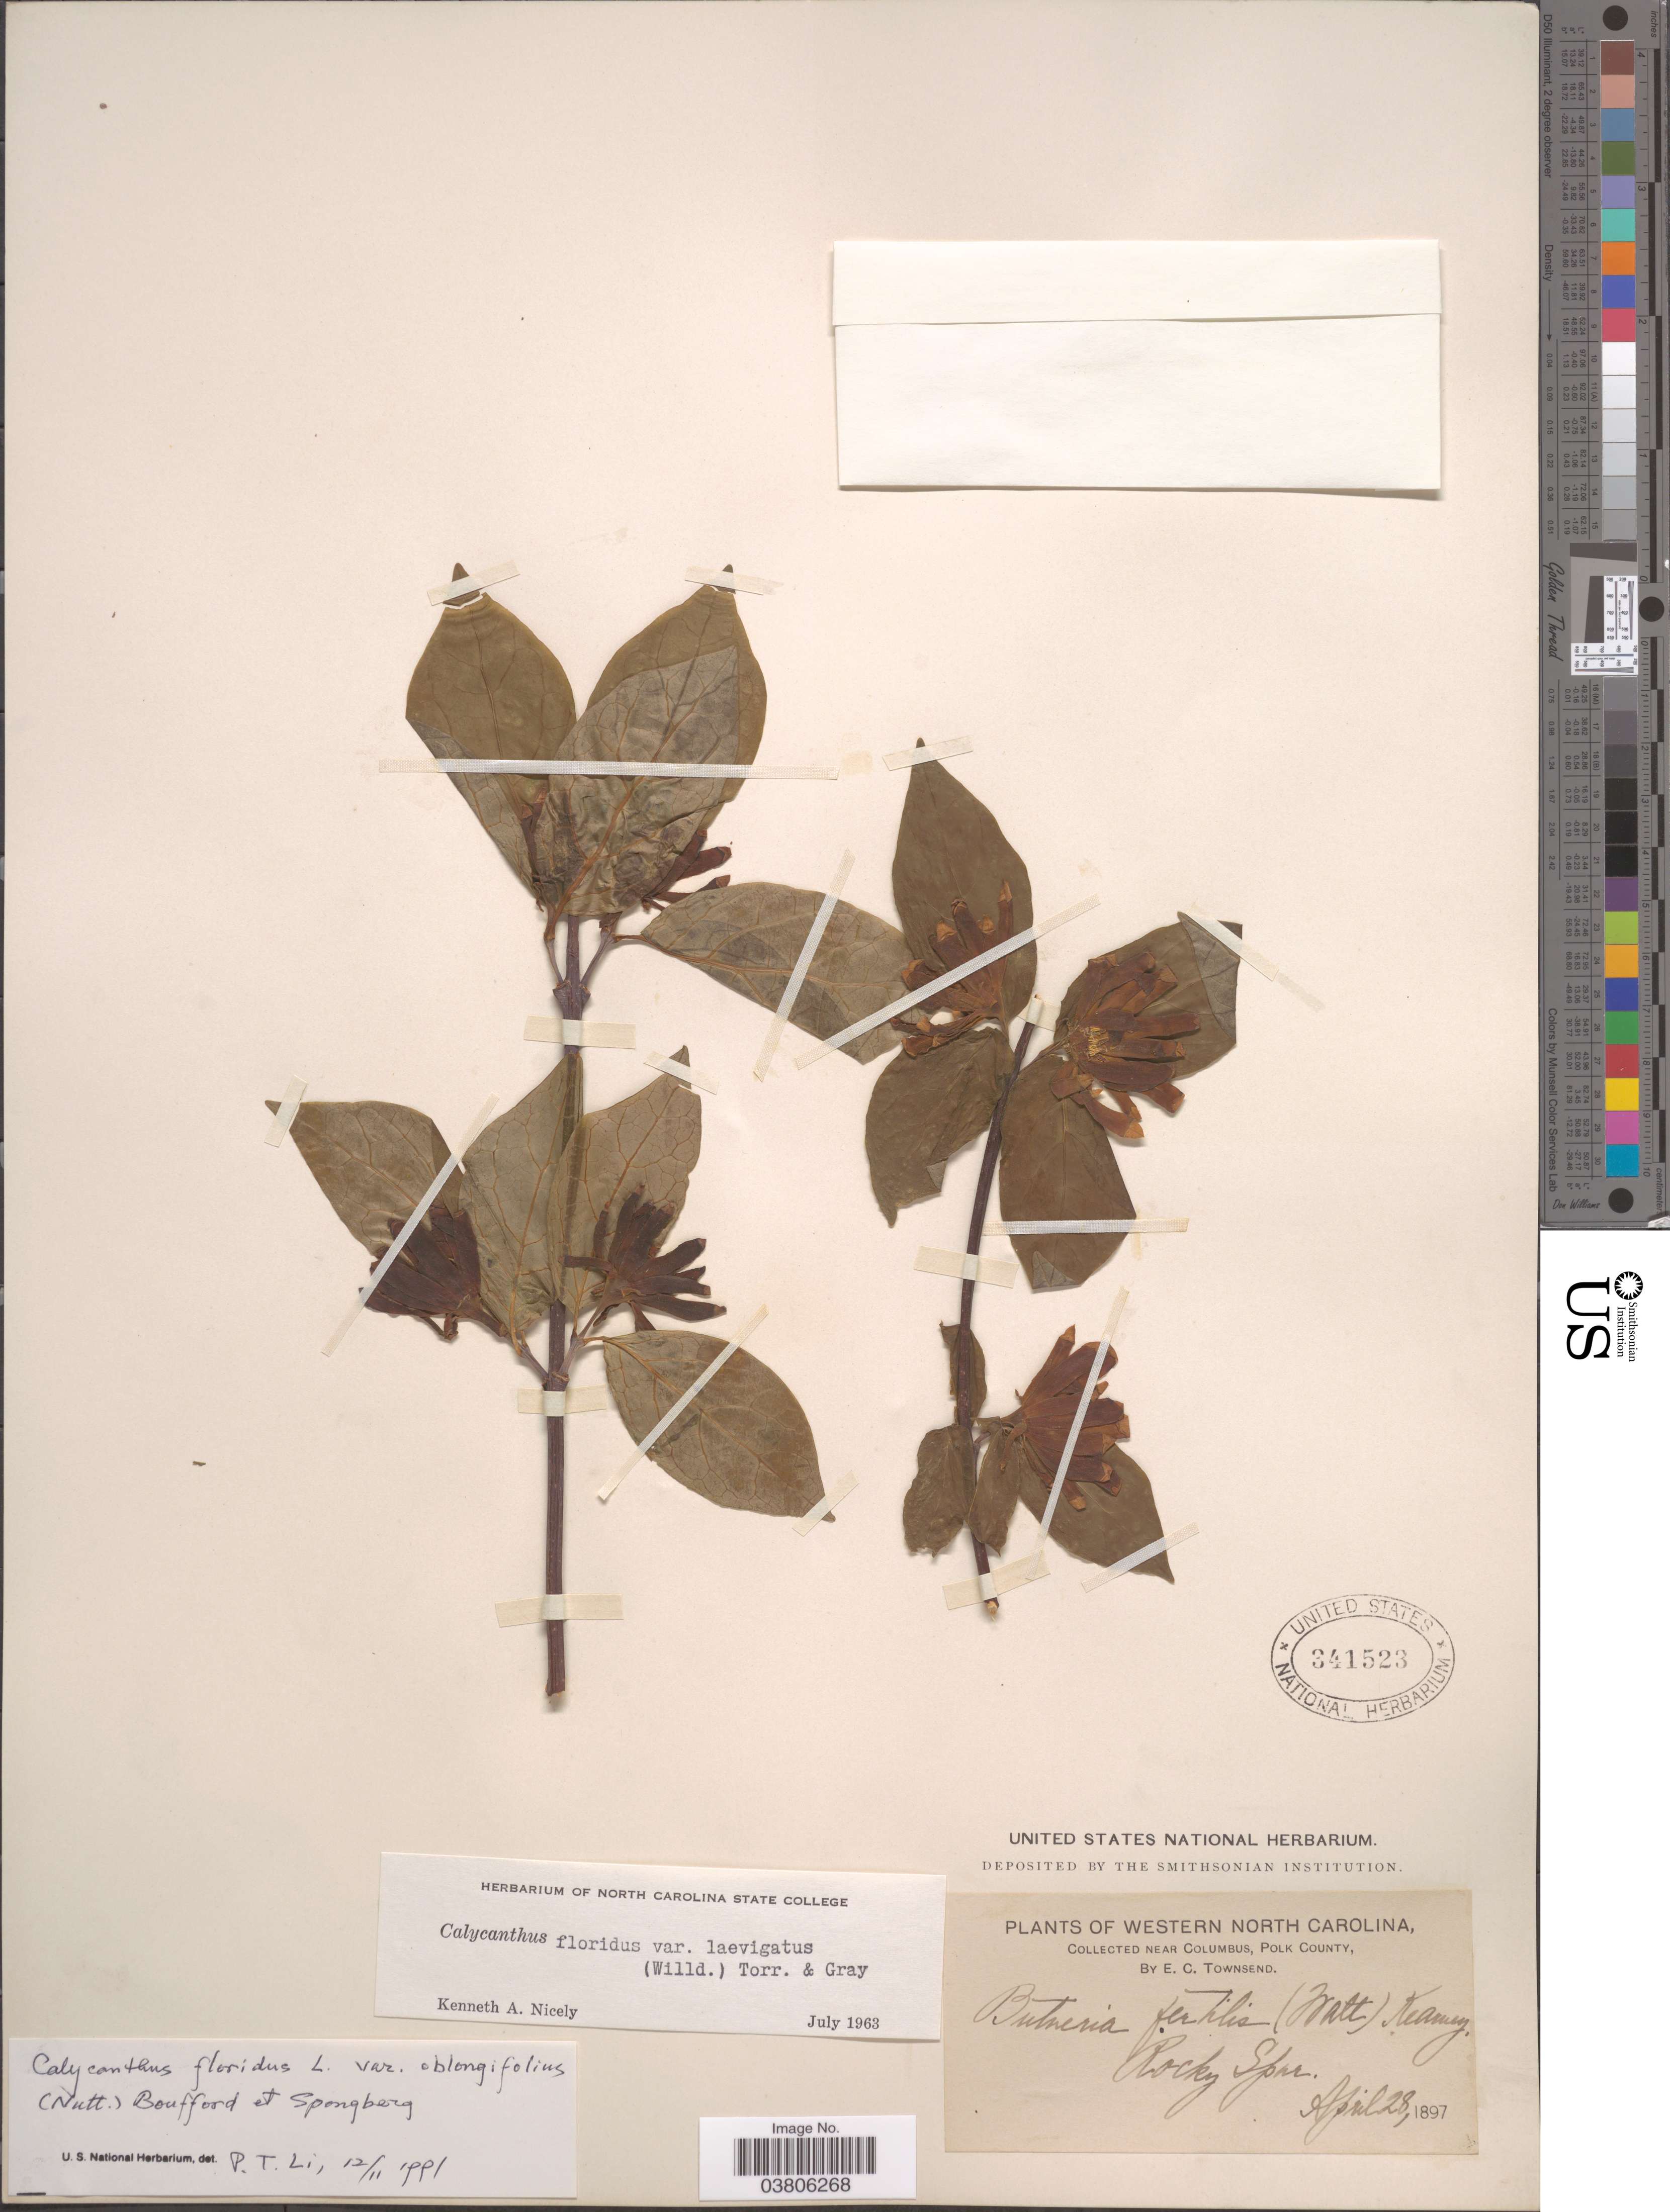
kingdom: Plantae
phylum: Tracheophyta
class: Magnoliopsida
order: Laurales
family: Calycanthaceae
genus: Calycanthus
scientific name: Calycanthus floridus var. laevigatus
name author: (Willd.) Torr. & A. Gray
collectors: E. C. Townsend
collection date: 1897-04-28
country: United States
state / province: North Carolina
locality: Western North Carolina. Near Columbus, Polk County. Rocky Spur.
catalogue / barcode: US 341523